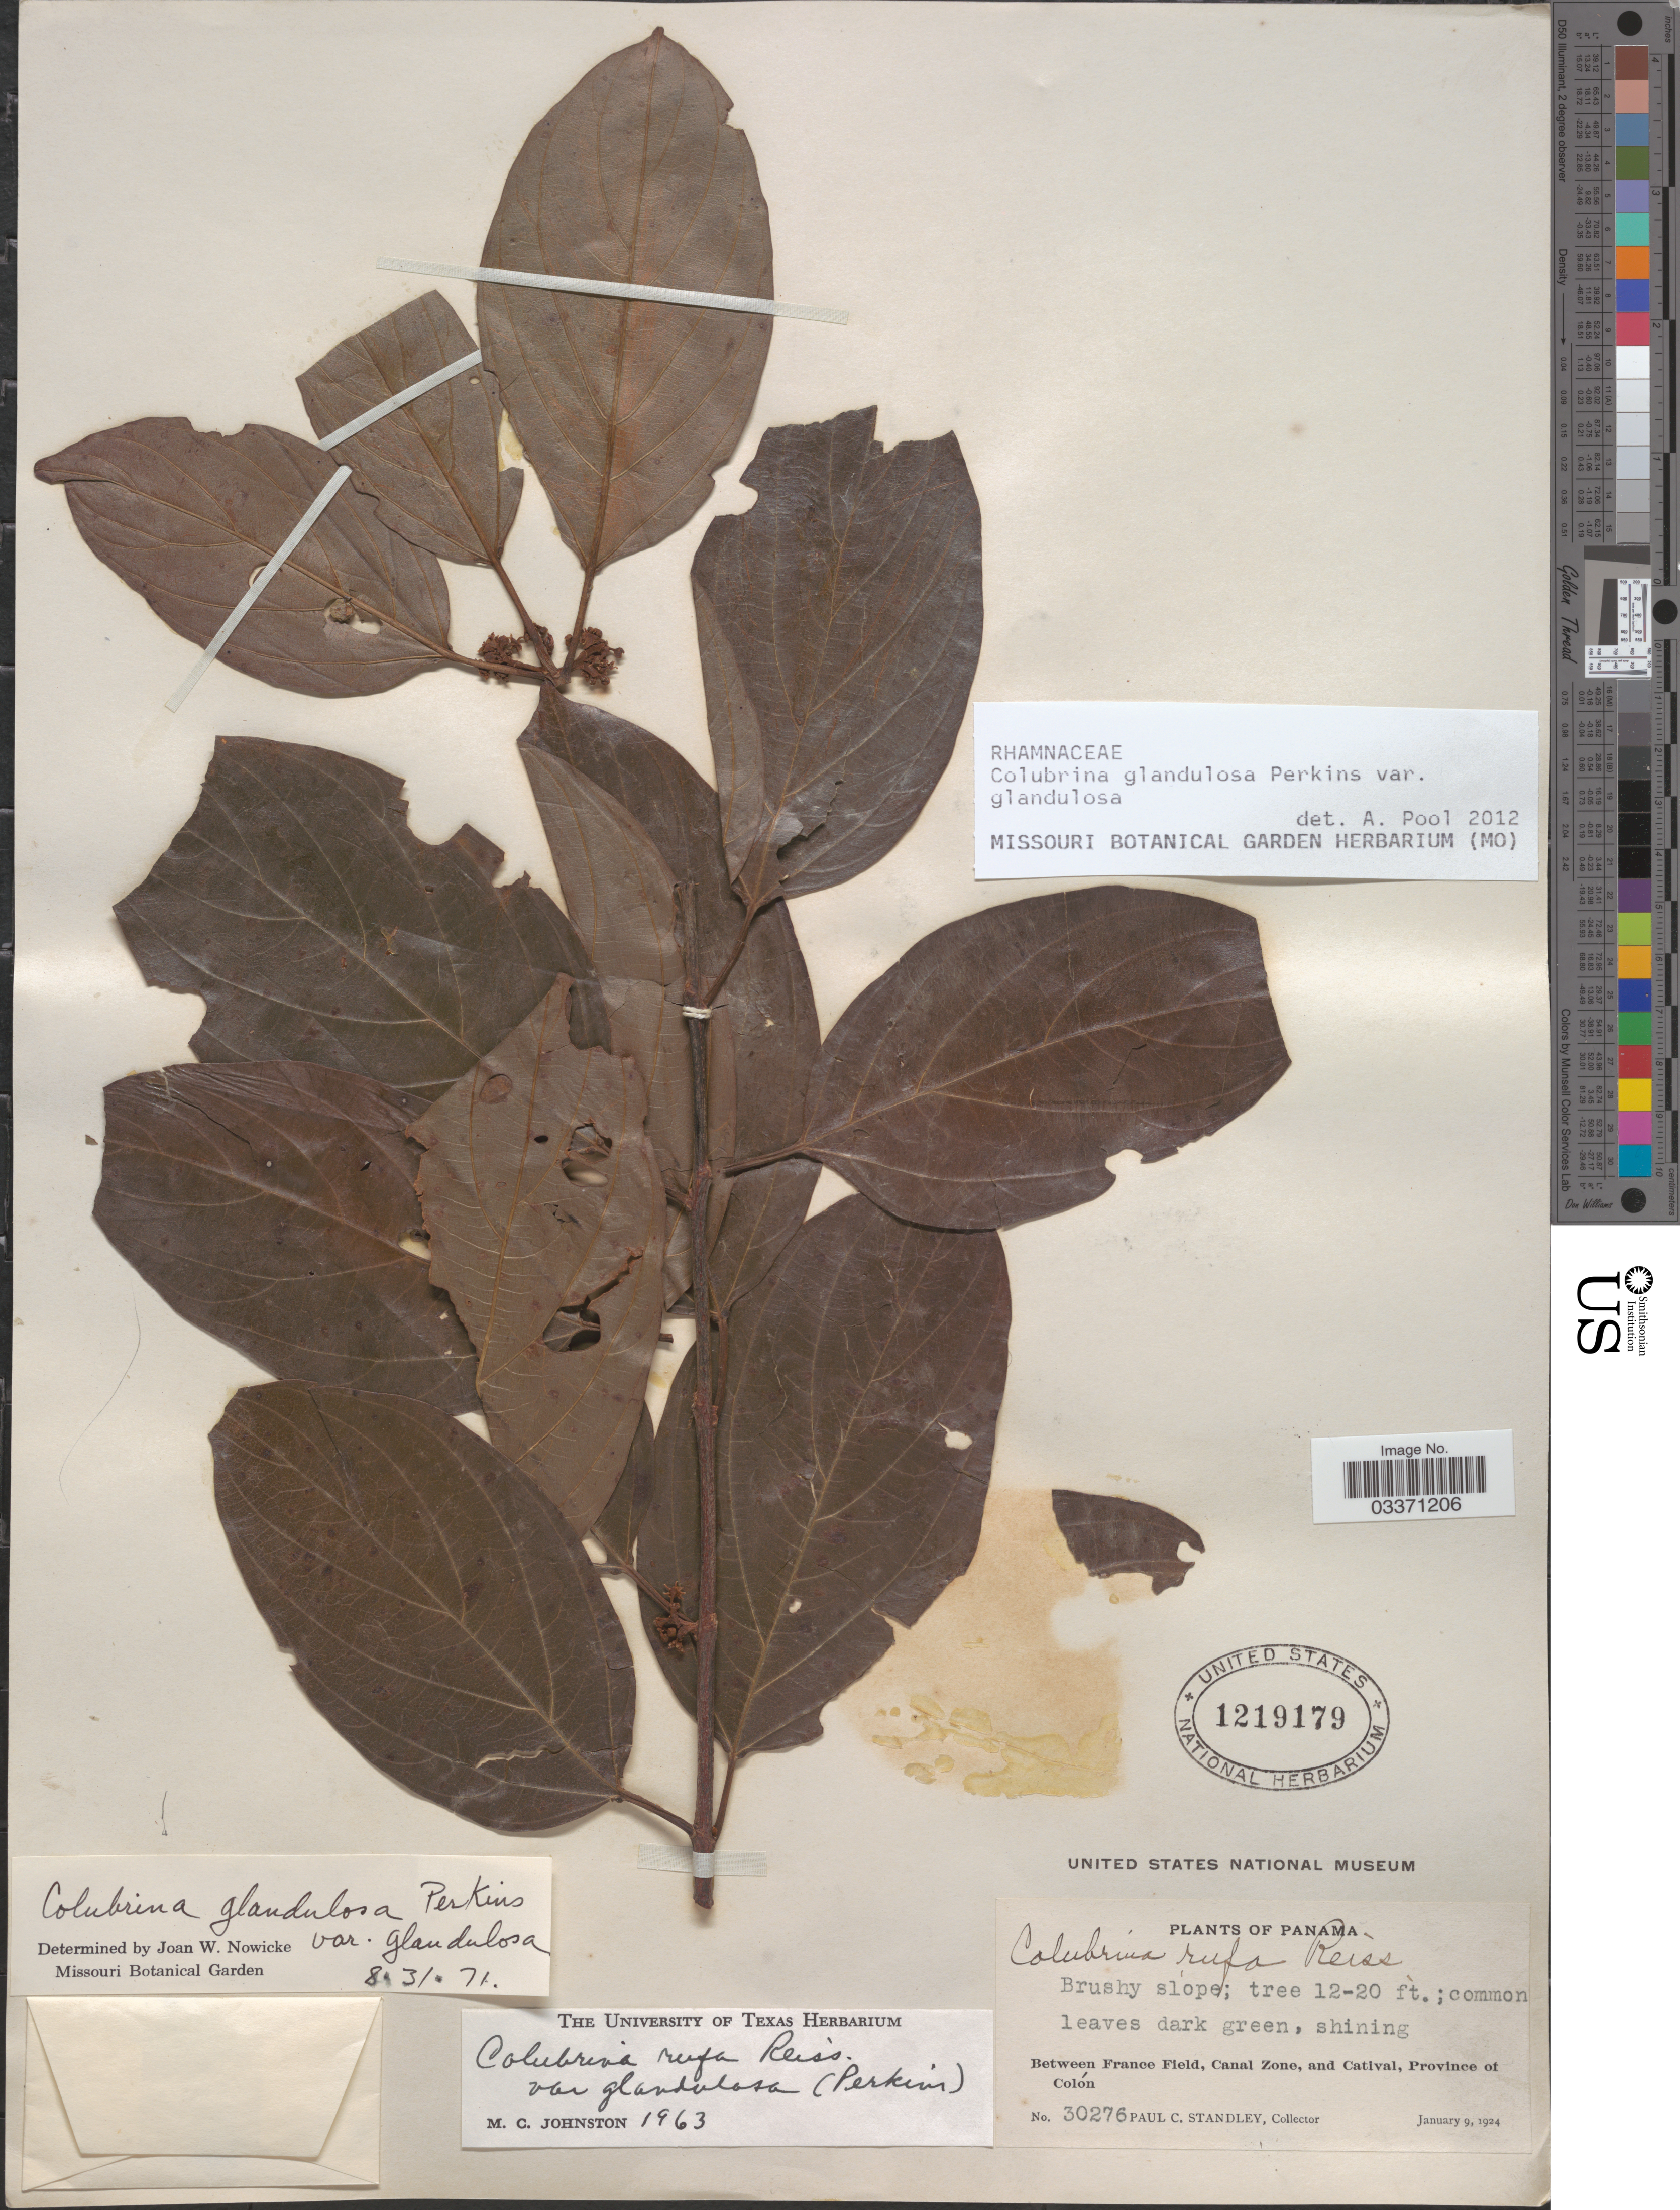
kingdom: Plantae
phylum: Tracheophyta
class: Magnoliopsida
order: Rosales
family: Rhamnaceae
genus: Colubrina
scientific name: Colubrina glandulosa var. glandulosa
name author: Perkins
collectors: P. C. Standley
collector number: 30276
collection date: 1924-01-09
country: Panama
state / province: Colón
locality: Between France Field, Canal Zone, and Catival.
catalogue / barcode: US 1219179